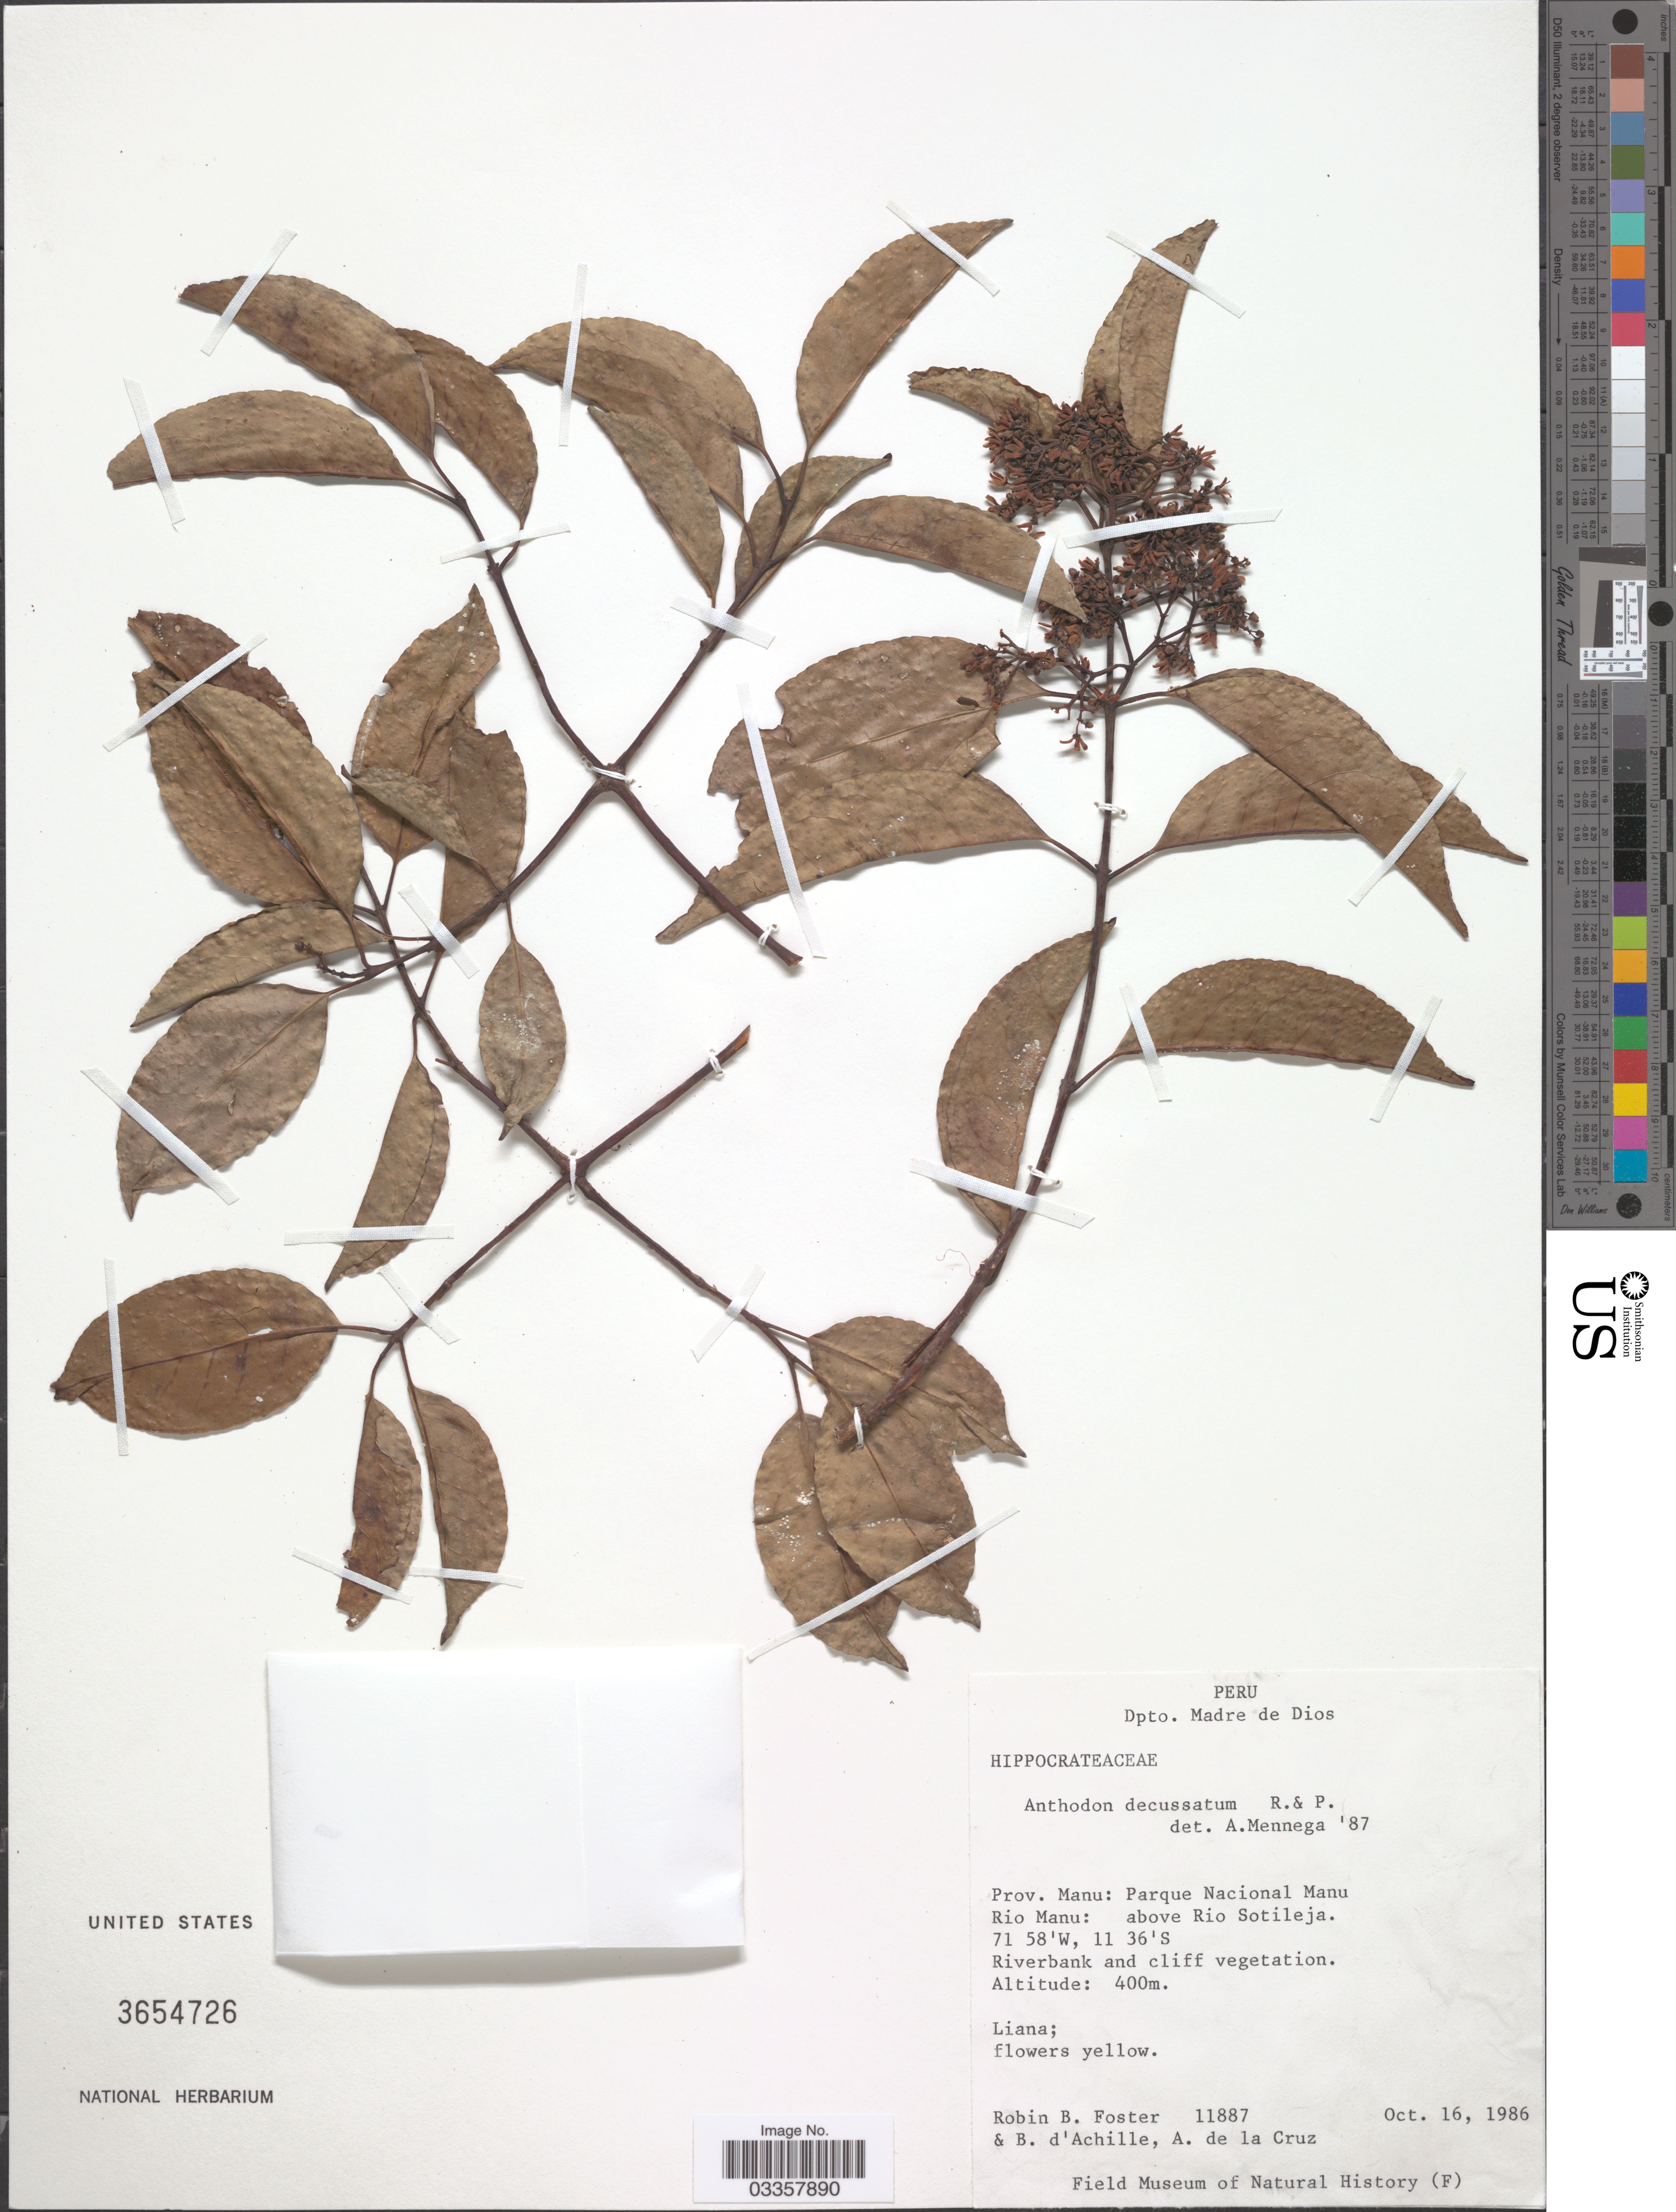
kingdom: Plantae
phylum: Tracheophyta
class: Magnoliopsida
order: Celastrales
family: Celastraceae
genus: Anthodon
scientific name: Anthodon decussatum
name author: Ruiz & Pav.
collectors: R. B. Foster, B. d'Achille & A. de la Cruz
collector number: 11887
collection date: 1986-10-16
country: Peru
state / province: Madre de Dios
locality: Dpto. Madre de Dios. Prov. Manu: Parque Nacional Manu. Rio Manu: above Rio Sotileja.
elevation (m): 400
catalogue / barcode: US 3654726